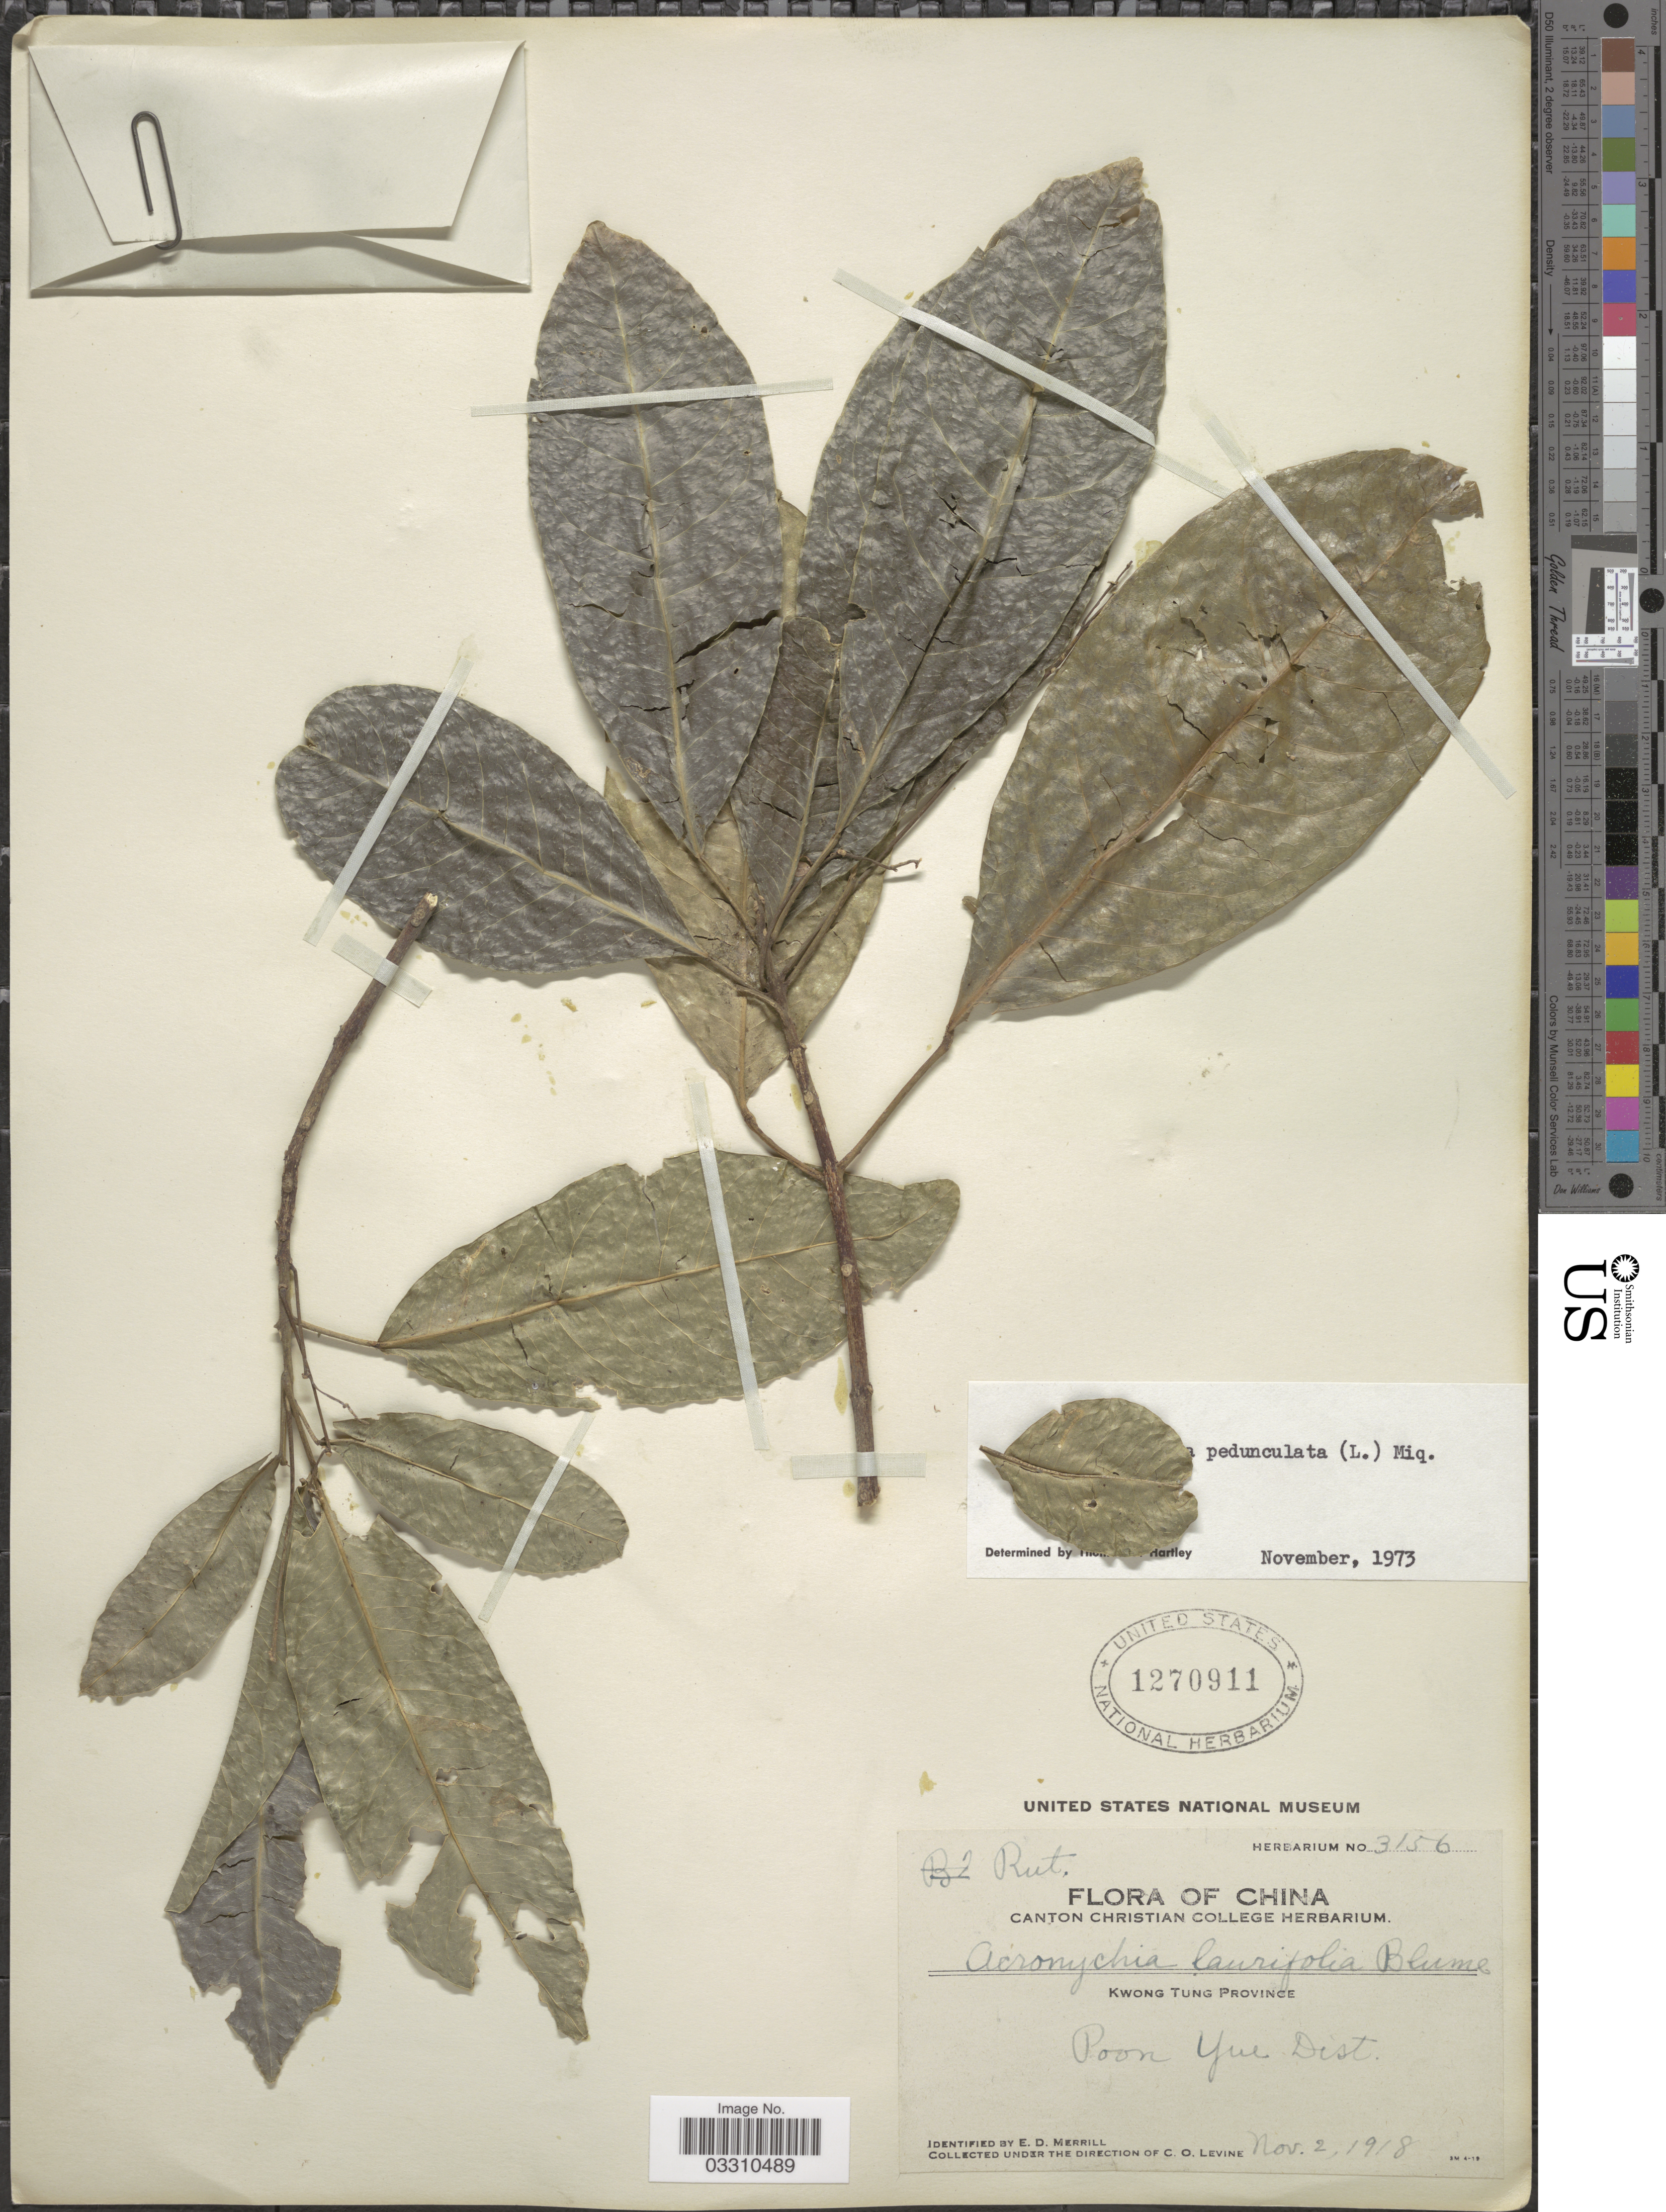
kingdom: Plantae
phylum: Tracheophyta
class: Magnoliopsida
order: Sapindales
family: Rutaceae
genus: Acronychia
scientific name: Acronychia pedunculata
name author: (L.) Miq.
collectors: C. O. Levine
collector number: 3156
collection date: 1918-11-02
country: China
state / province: Guangdong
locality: Kwong Tung Province, Poon Yue Dist.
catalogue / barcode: US 1270911